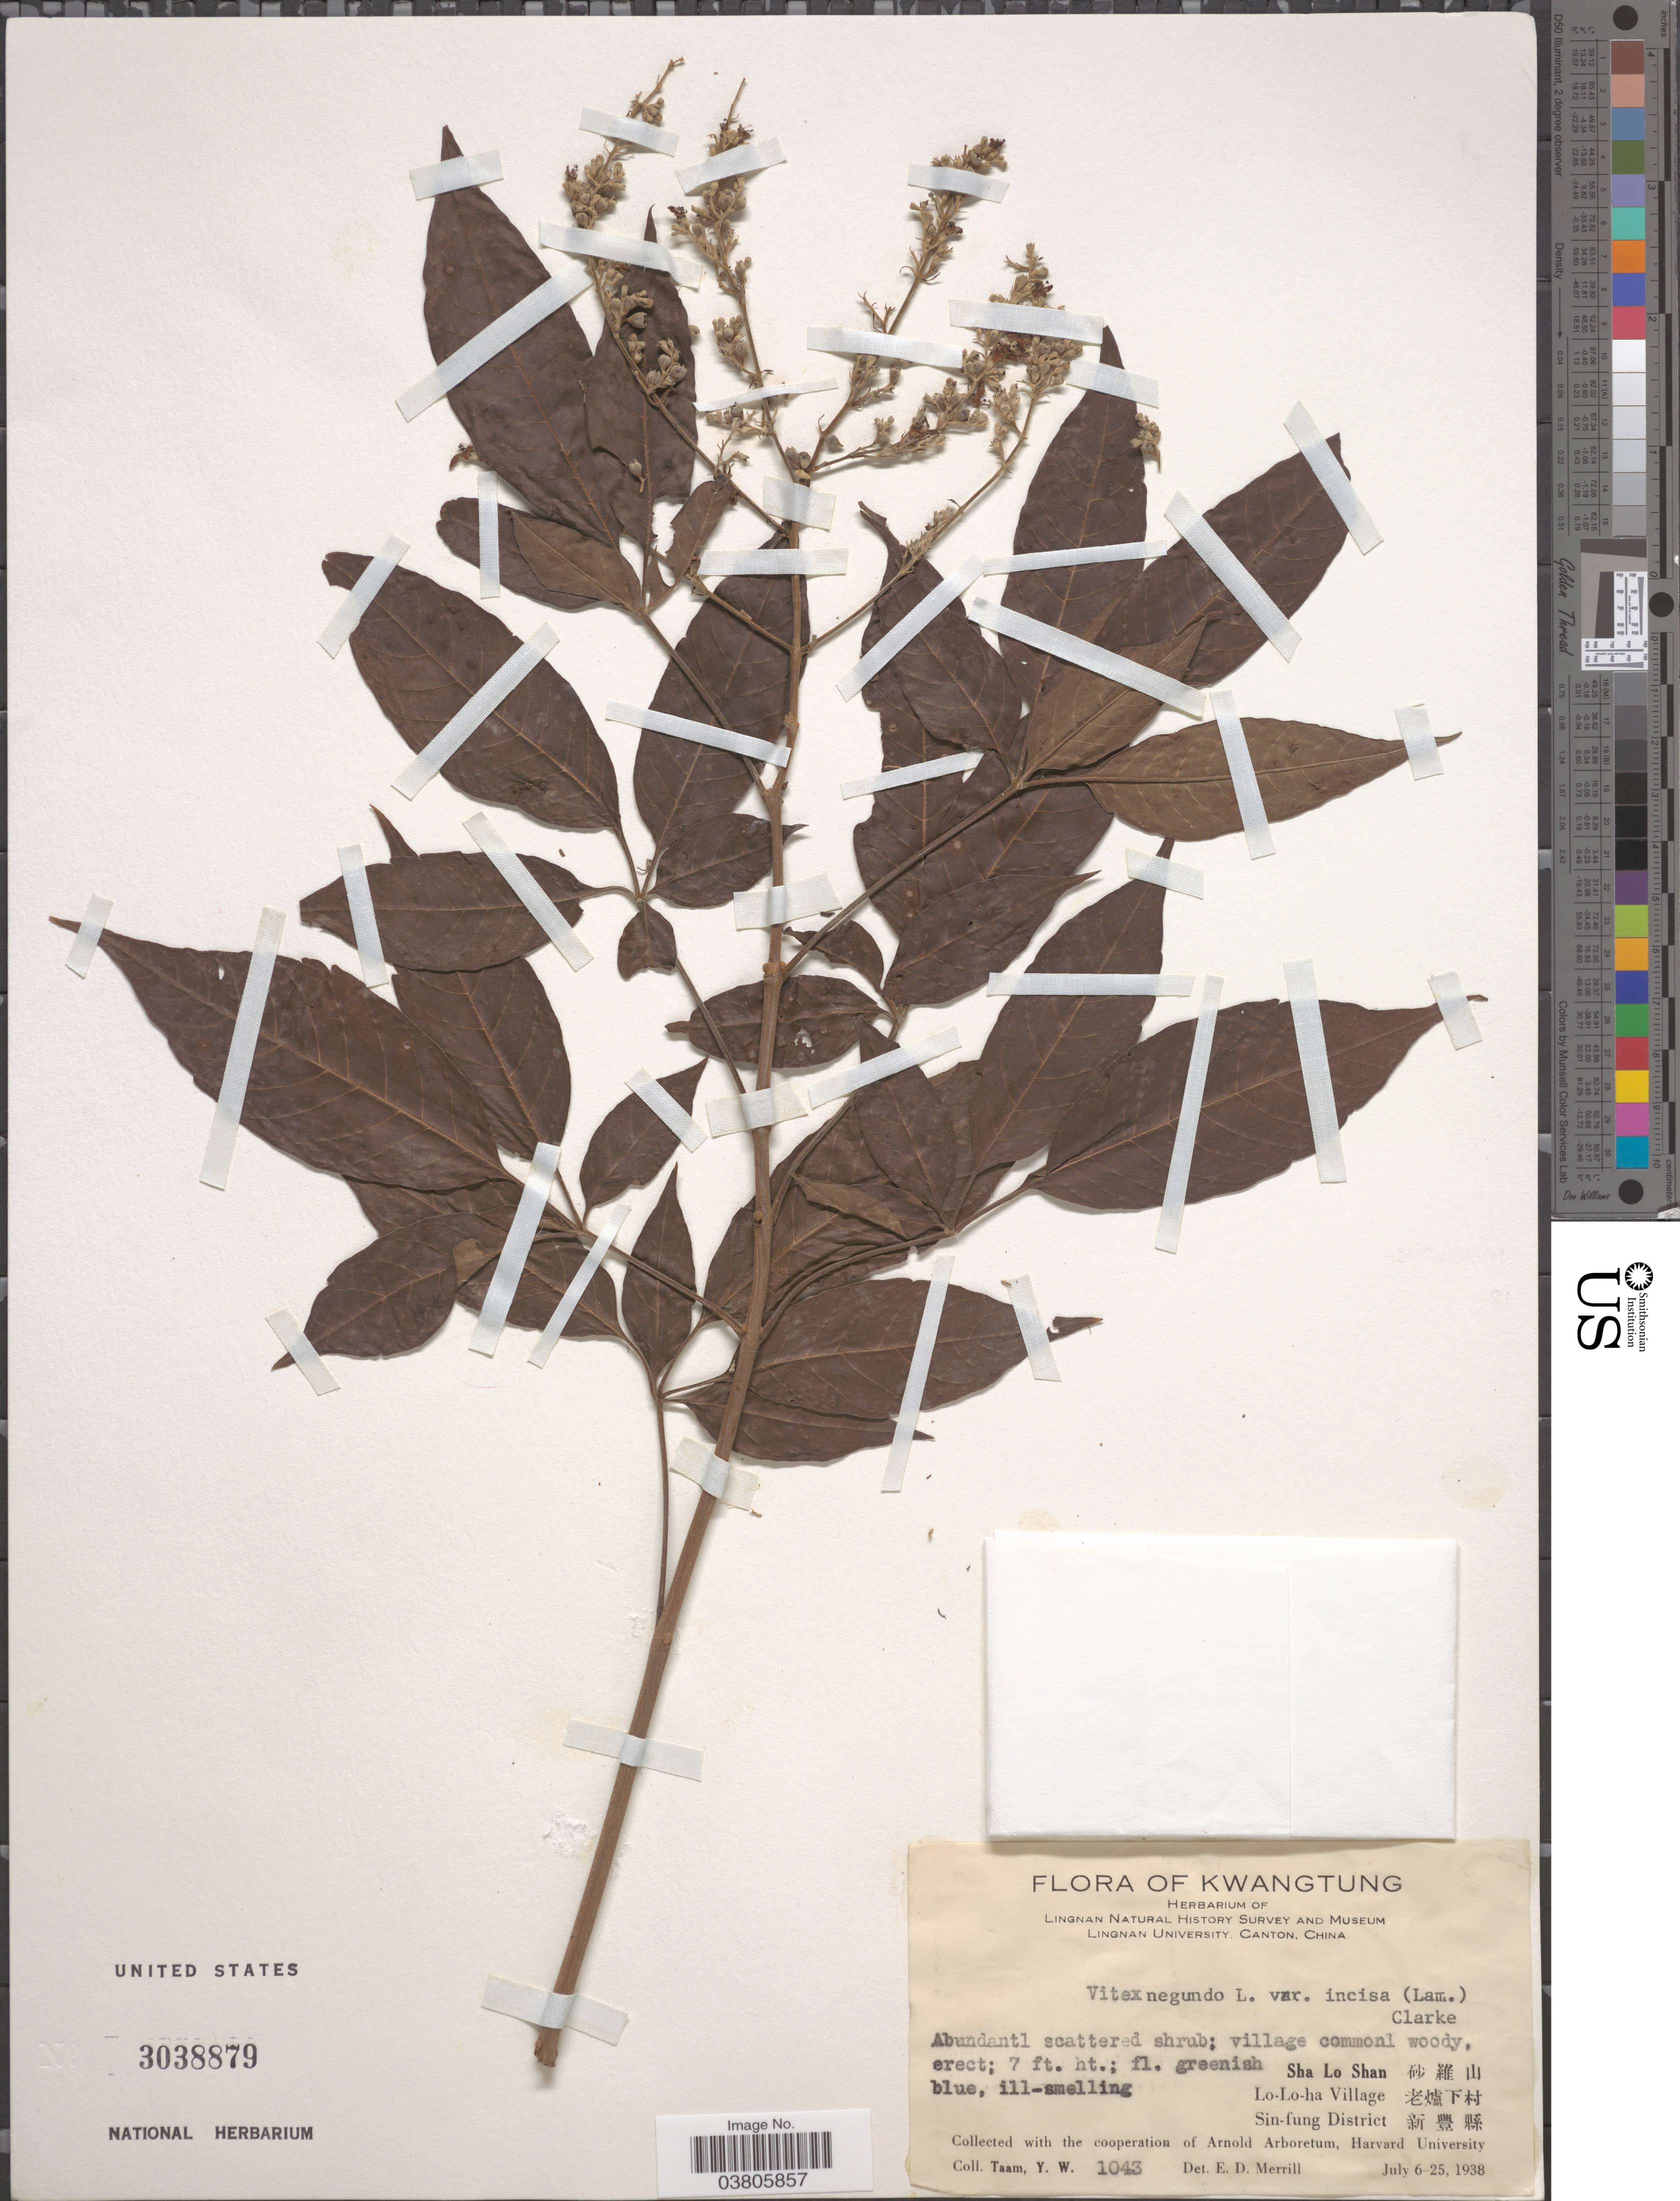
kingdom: Plantae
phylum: Tracheophyta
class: Magnoliopsida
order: Lamiales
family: Lamiaceae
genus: Vitex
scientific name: Vitex negundo var. incisa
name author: (Lam.) C.B. Clarke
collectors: Y. W. Taam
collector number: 1043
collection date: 1938-07-06/1938-07-25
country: China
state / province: Guangdong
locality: Kwangtung. Sha Lo Shan X, Lo-Lo-ha Village X, Sin-fing District X.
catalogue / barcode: US 3038879